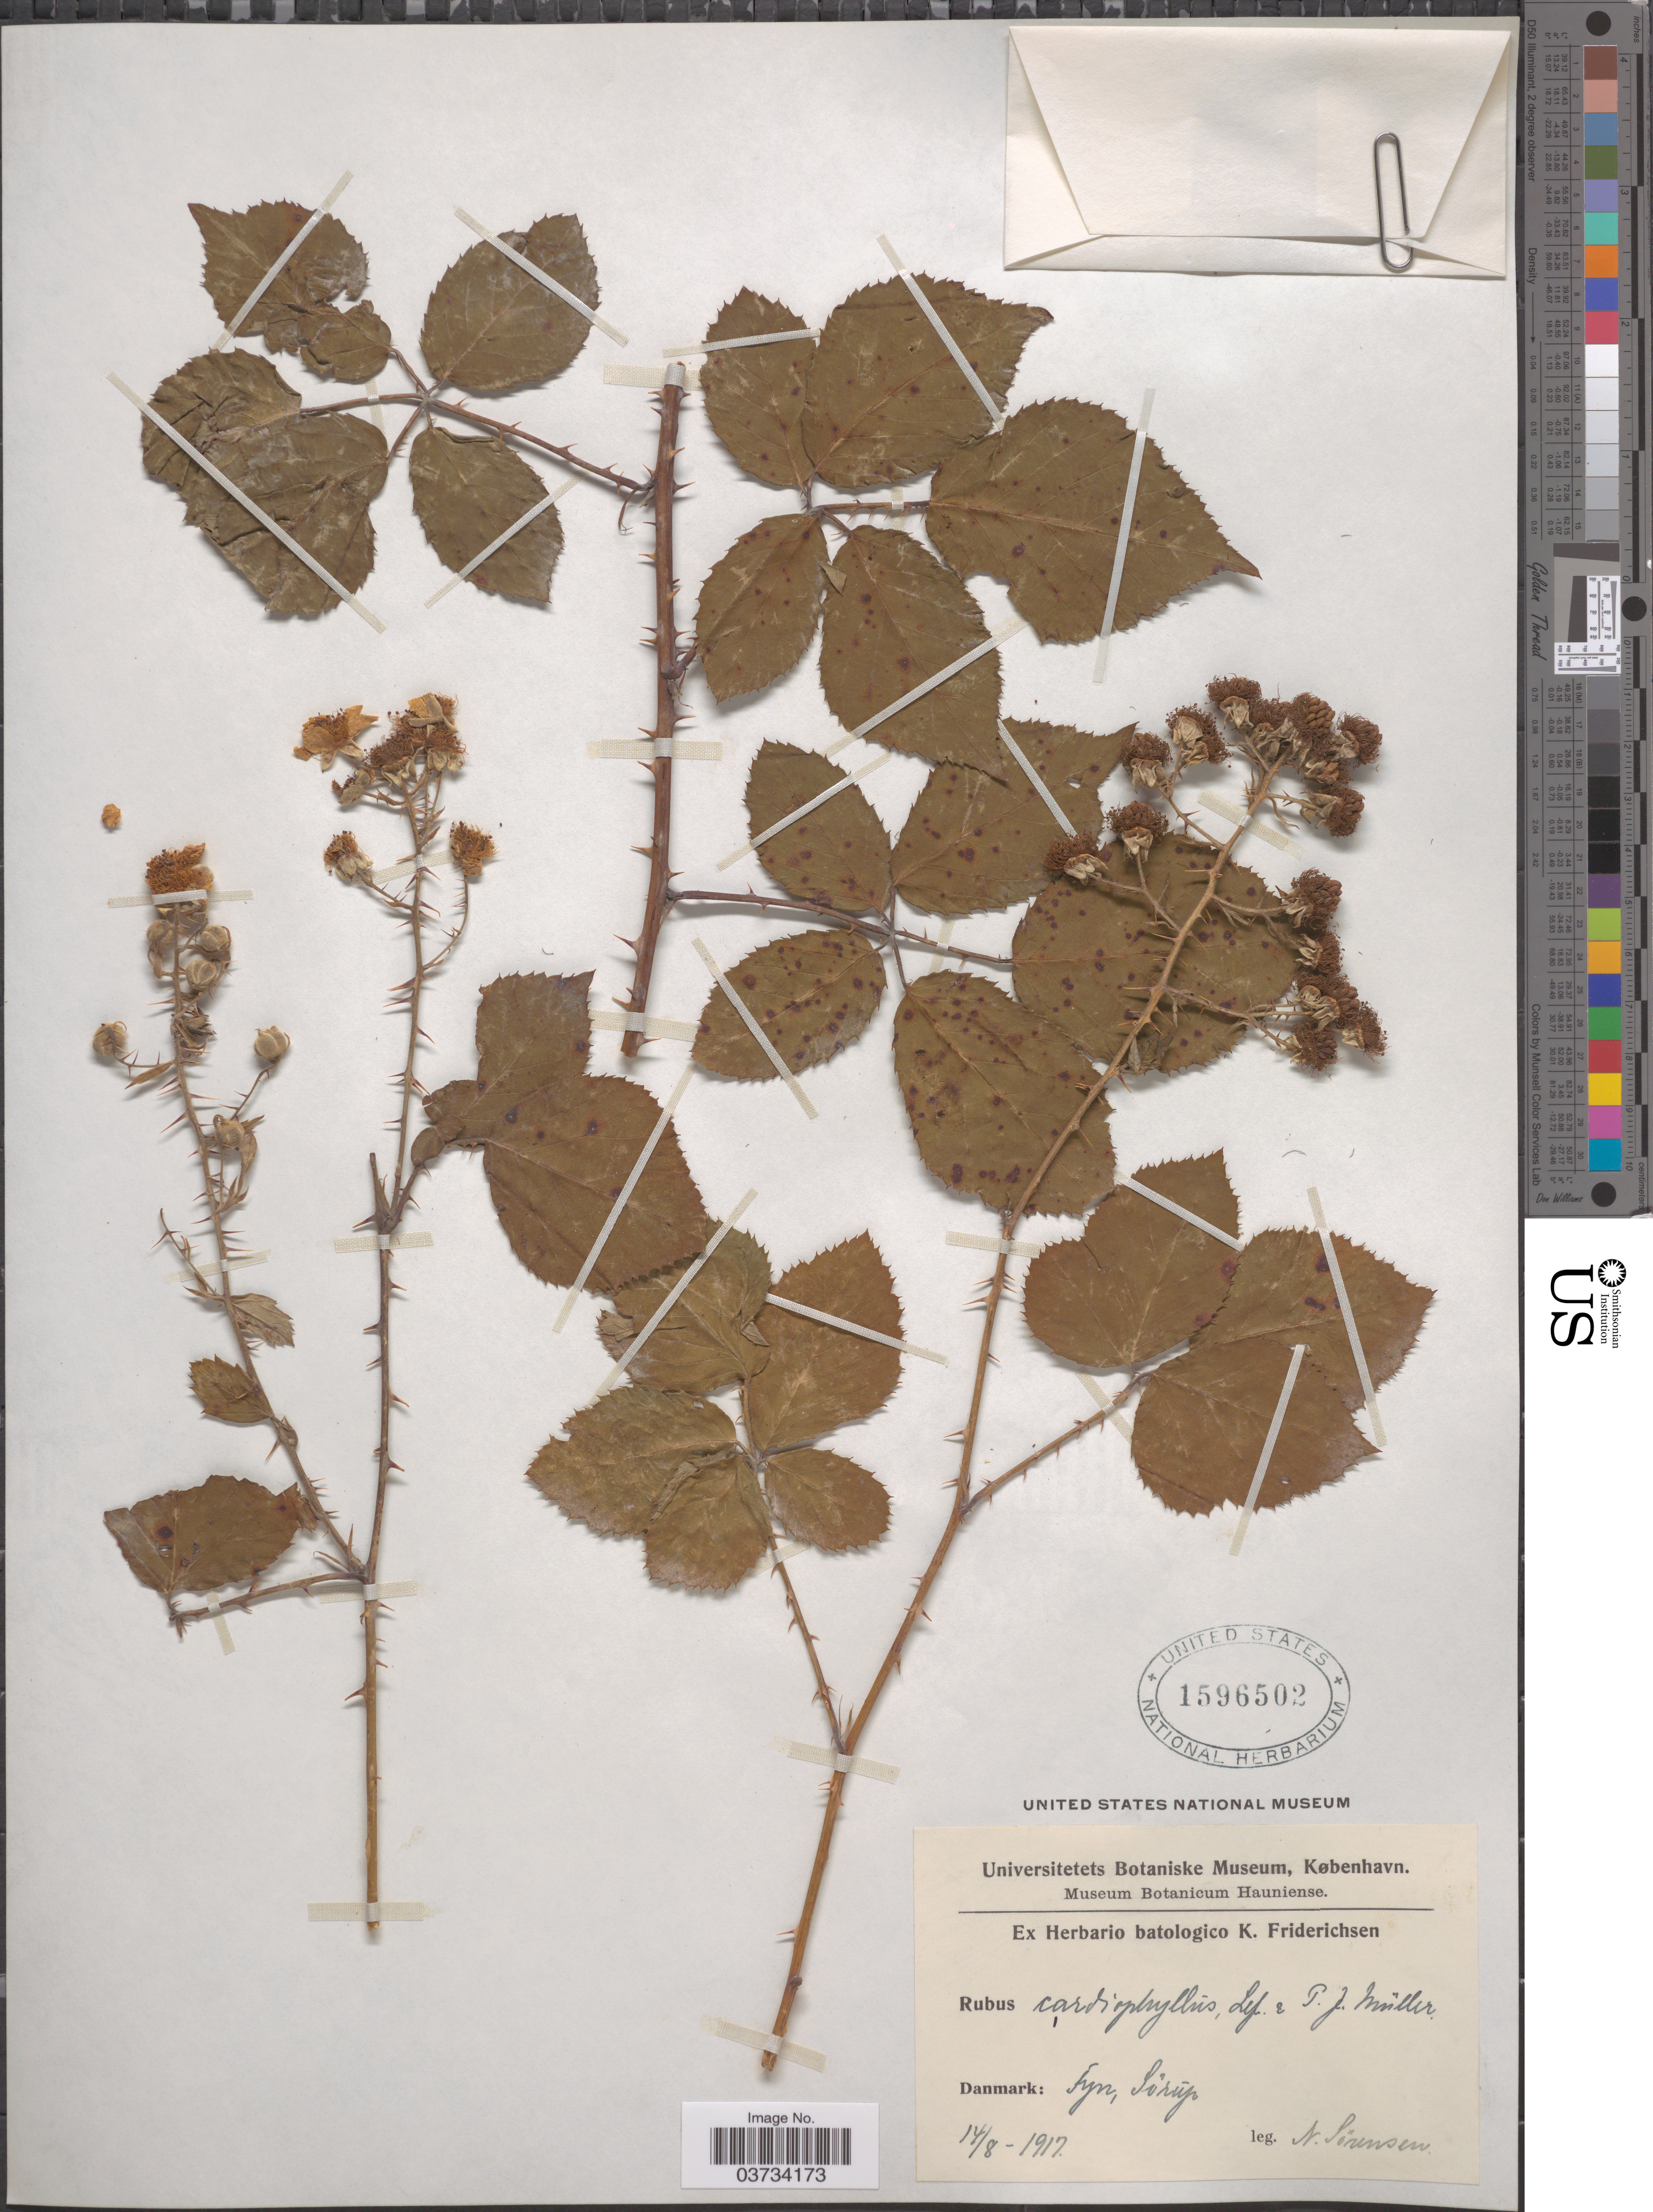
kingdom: Plantae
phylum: Tracheophyta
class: Magnoliopsida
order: Rosales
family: Rosaceae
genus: Rubus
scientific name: Rubus cardiophyllus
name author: Lefèvre & P.J. Müll.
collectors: N. Sörensen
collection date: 1917-08-14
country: Denmark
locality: Fyn, Sörūp.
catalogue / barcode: US 1596502